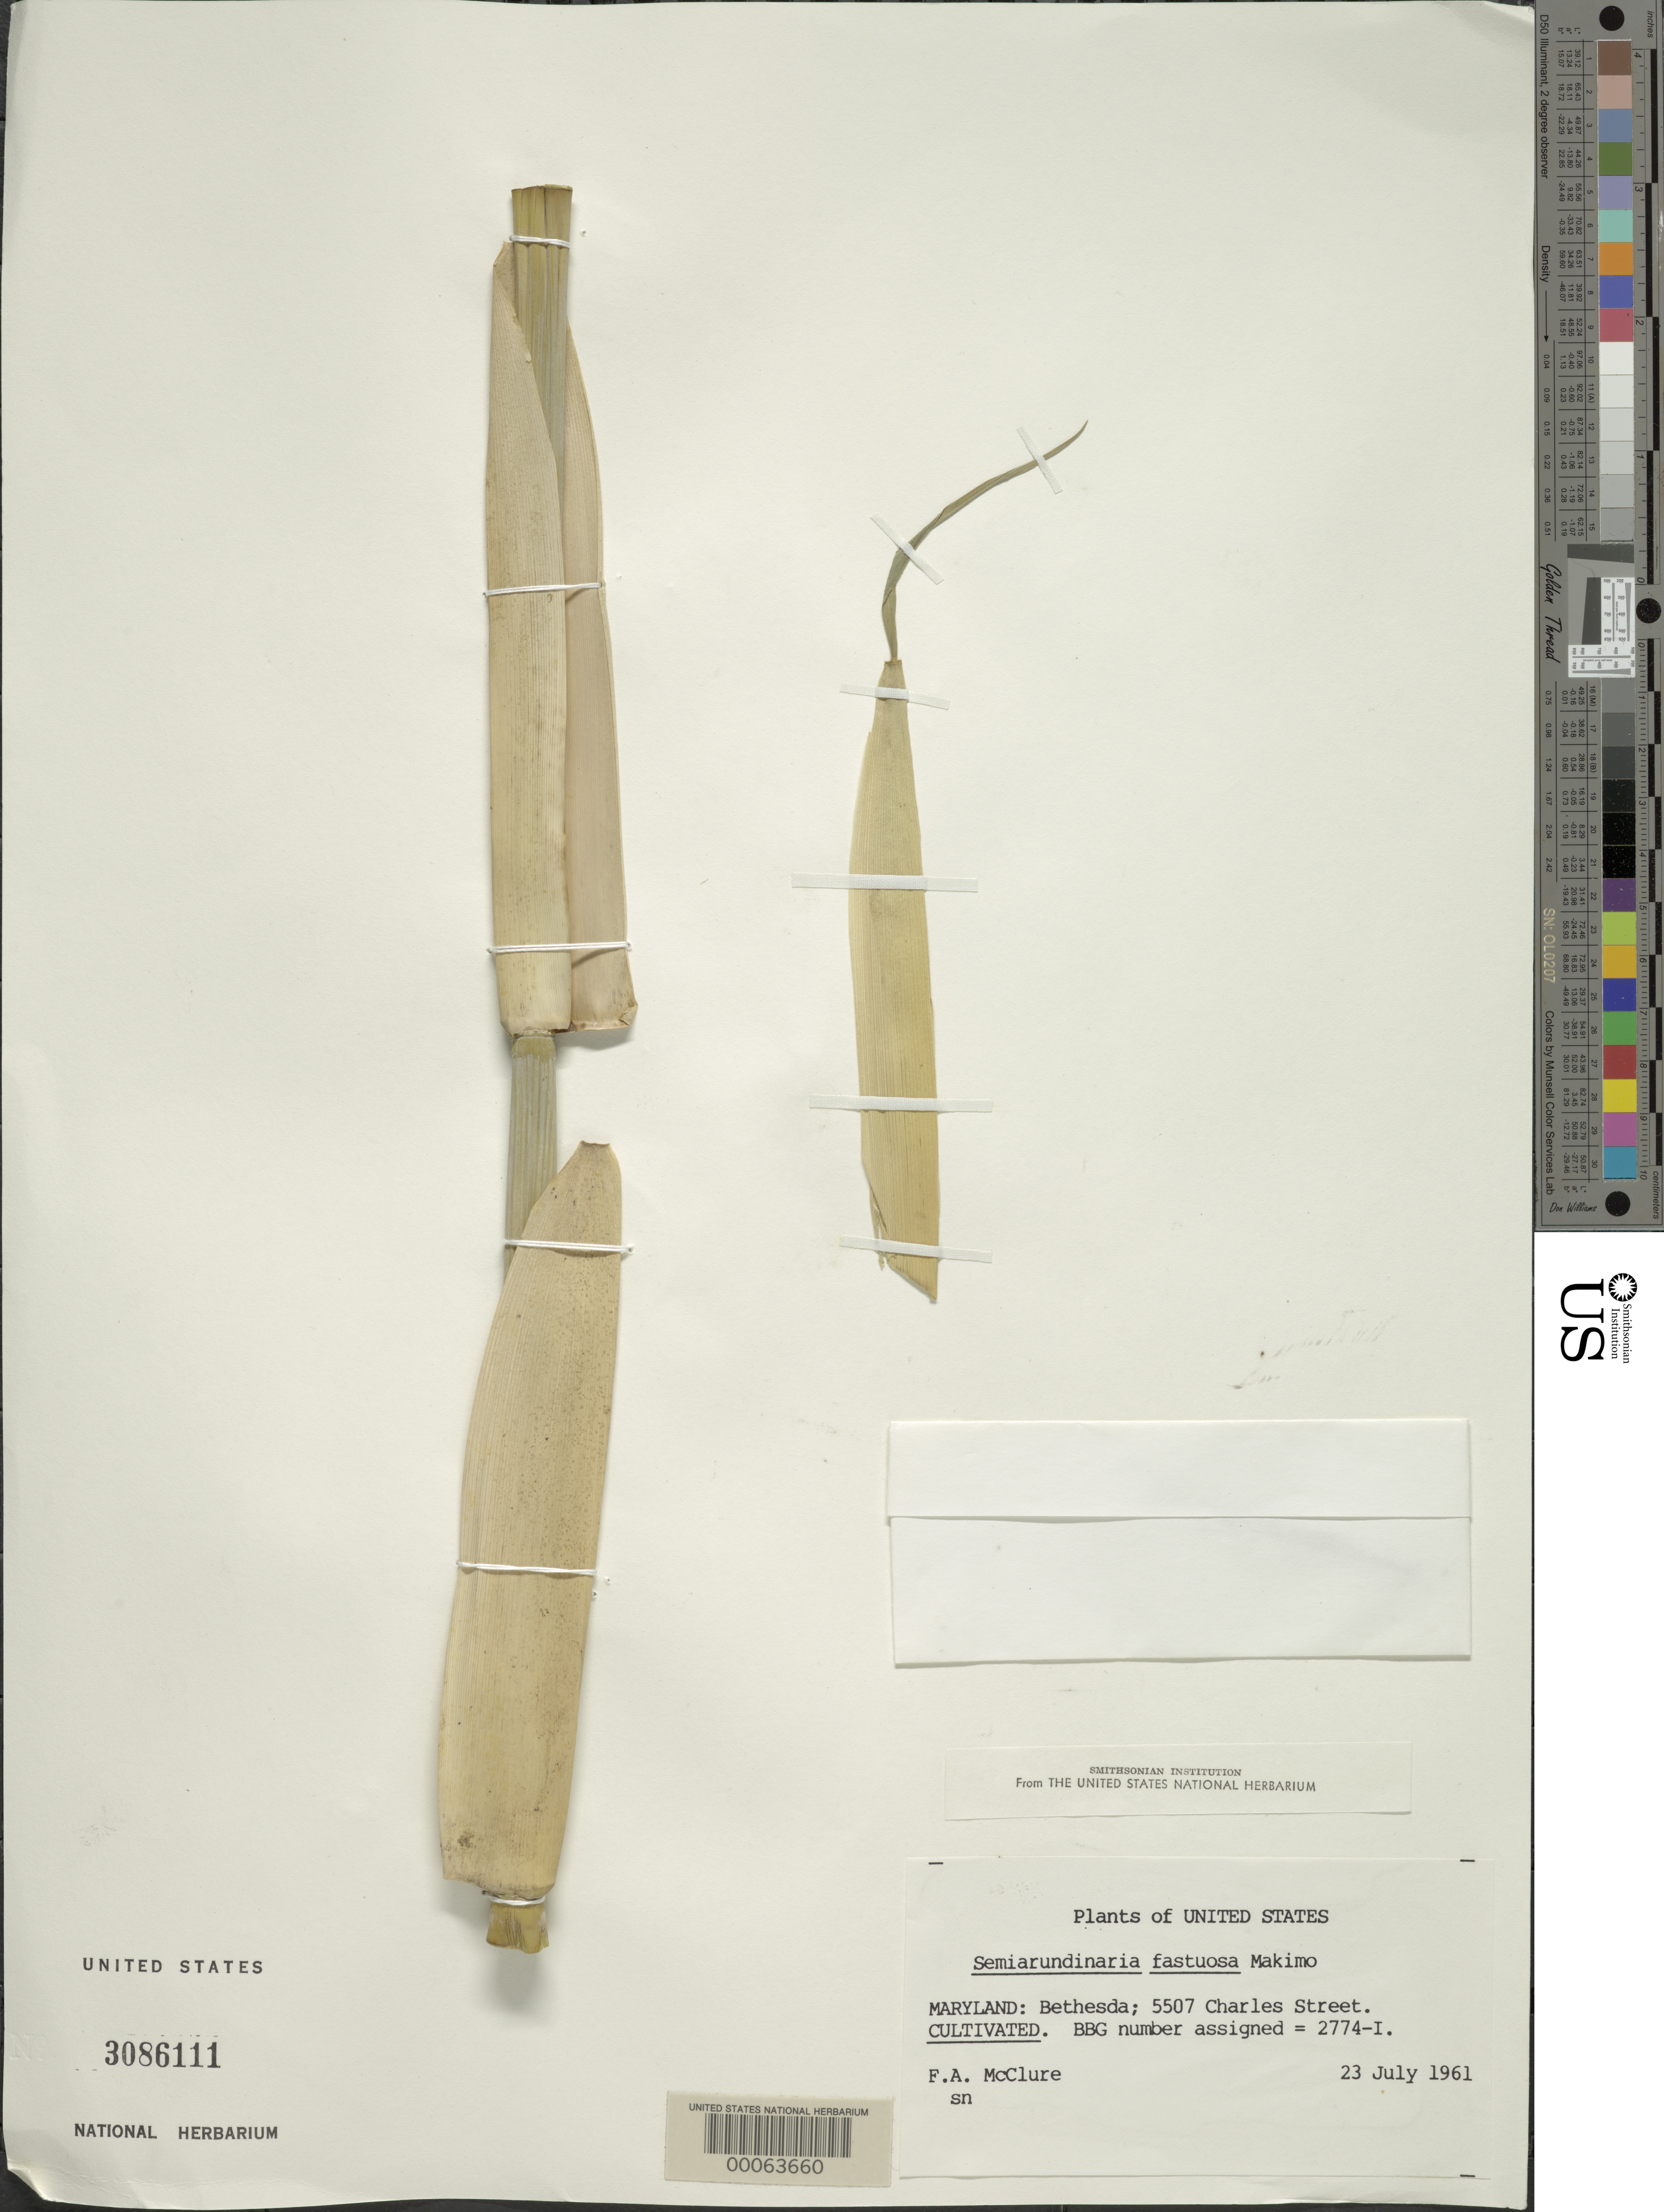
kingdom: Plantae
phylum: Tracheophyta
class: Liliopsida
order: Poales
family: Poaceae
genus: Semiarundinaria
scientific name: Semiarundinaria fastuosa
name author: Makino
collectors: F. A. McClure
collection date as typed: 23 Jul 1961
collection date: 1961-07-23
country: United States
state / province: Maryland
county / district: Montgomery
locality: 5507 Charles Street, Bethesda (McClure's garden)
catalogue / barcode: US 3086111